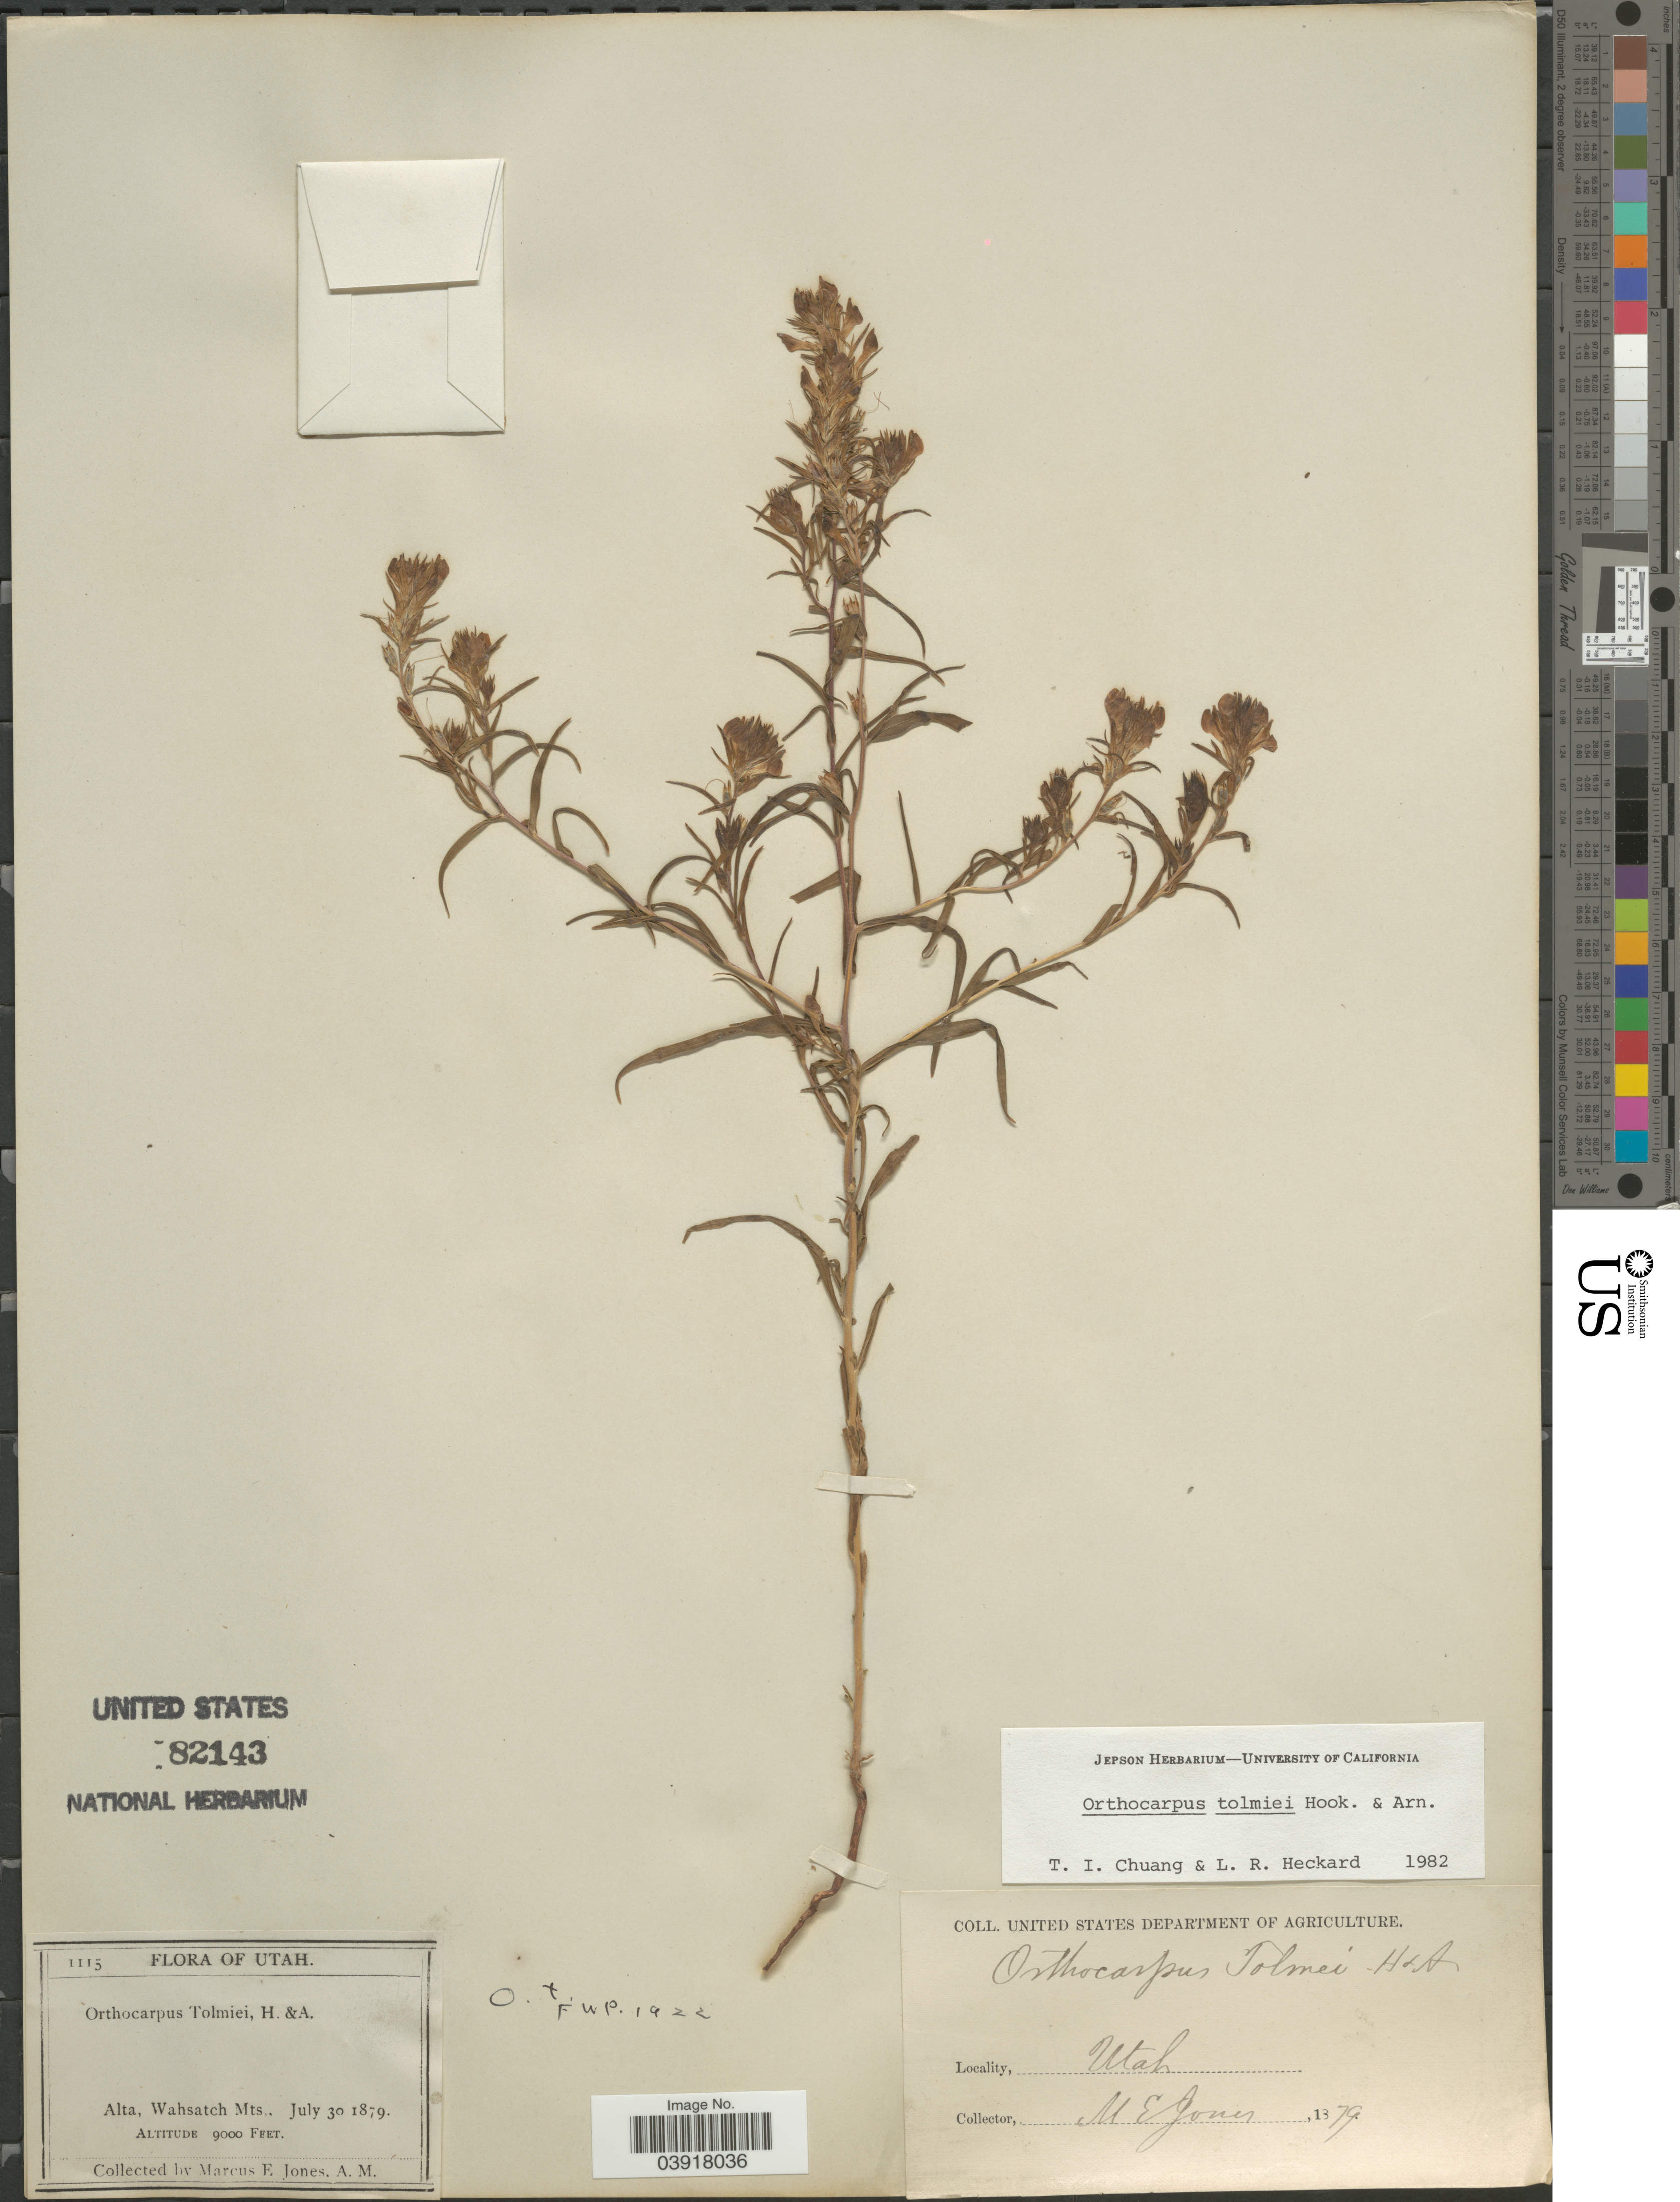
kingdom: Plantae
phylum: Tracheophyta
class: Magnoliopsida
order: Lamiales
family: Orobanchaceae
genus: Orthocarpus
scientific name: Orthocarpus tolmiei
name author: Hook. & Arn.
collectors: M. E. Jones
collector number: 1115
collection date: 1879-07-30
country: United States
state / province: Utah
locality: Alta, Wahsatch Mts.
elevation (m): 2743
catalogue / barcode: US 82143